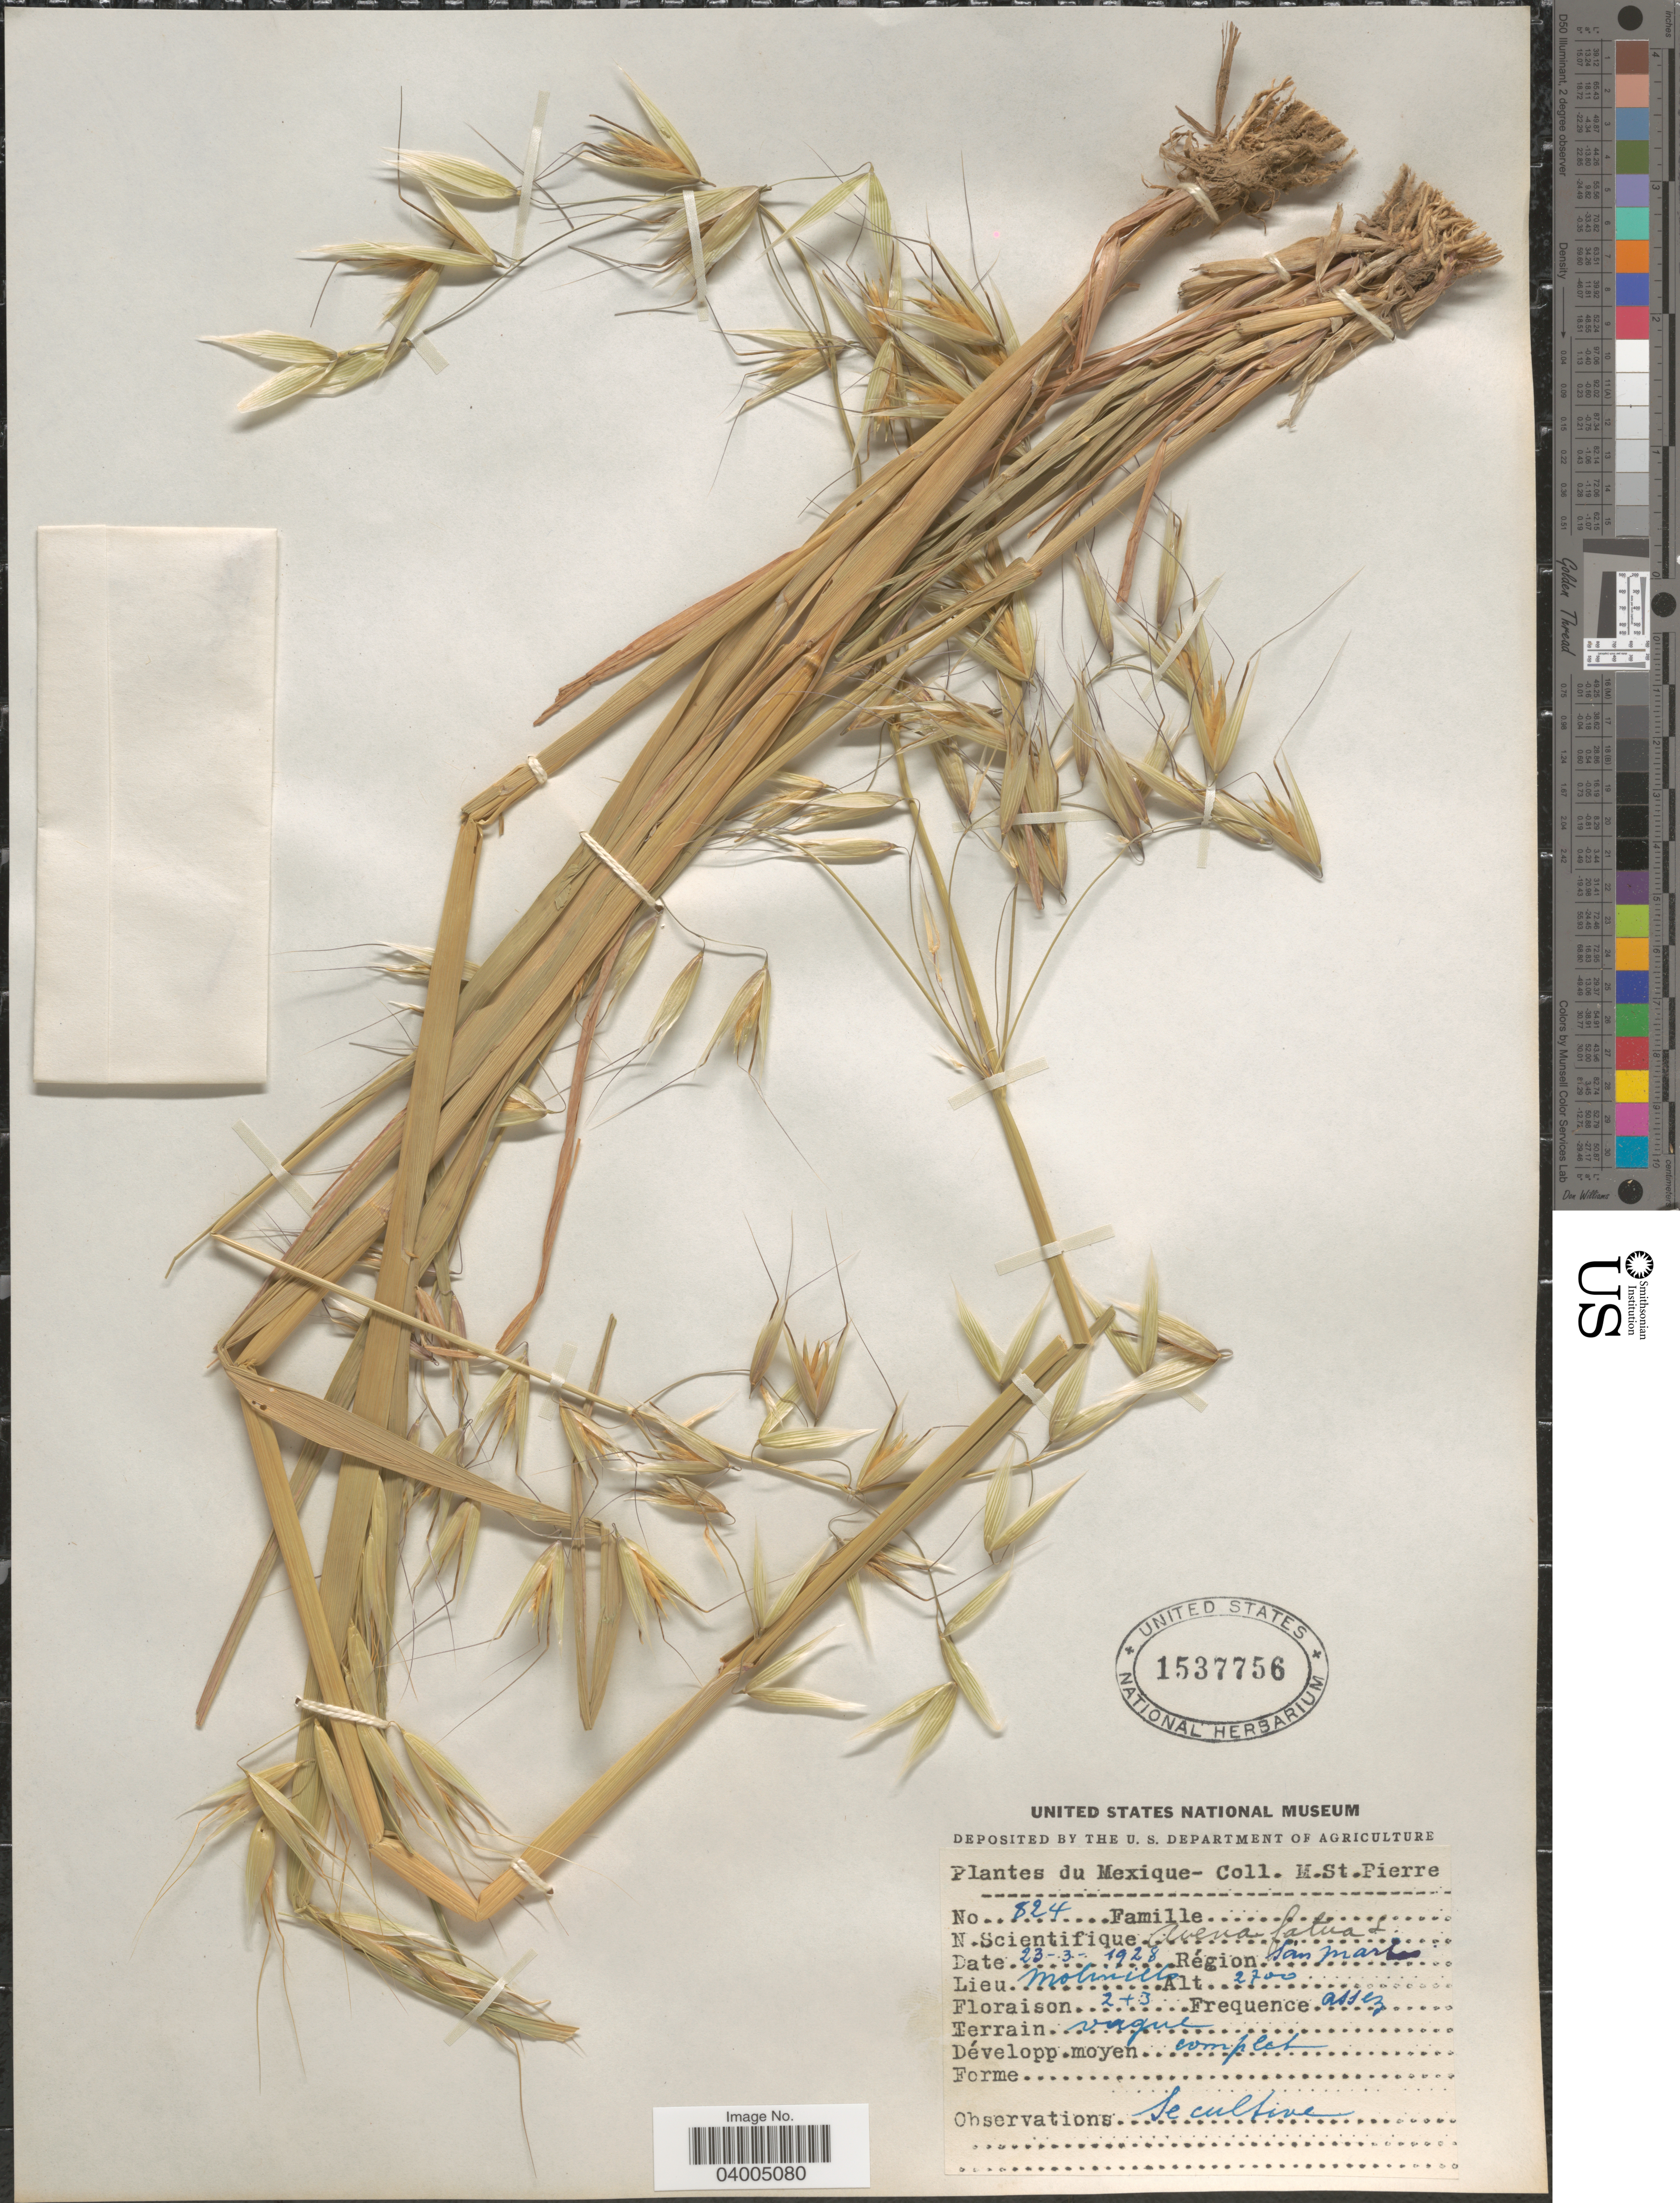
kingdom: Plantae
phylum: Tracheophyta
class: Liliopsida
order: Poales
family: Poaceae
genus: Avena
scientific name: Avena fatua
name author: L.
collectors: M. St. Pierre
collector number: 824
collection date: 1928-03-23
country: Mexico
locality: Région San Martas [interpreted]. Molmillo.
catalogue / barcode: US 1537756